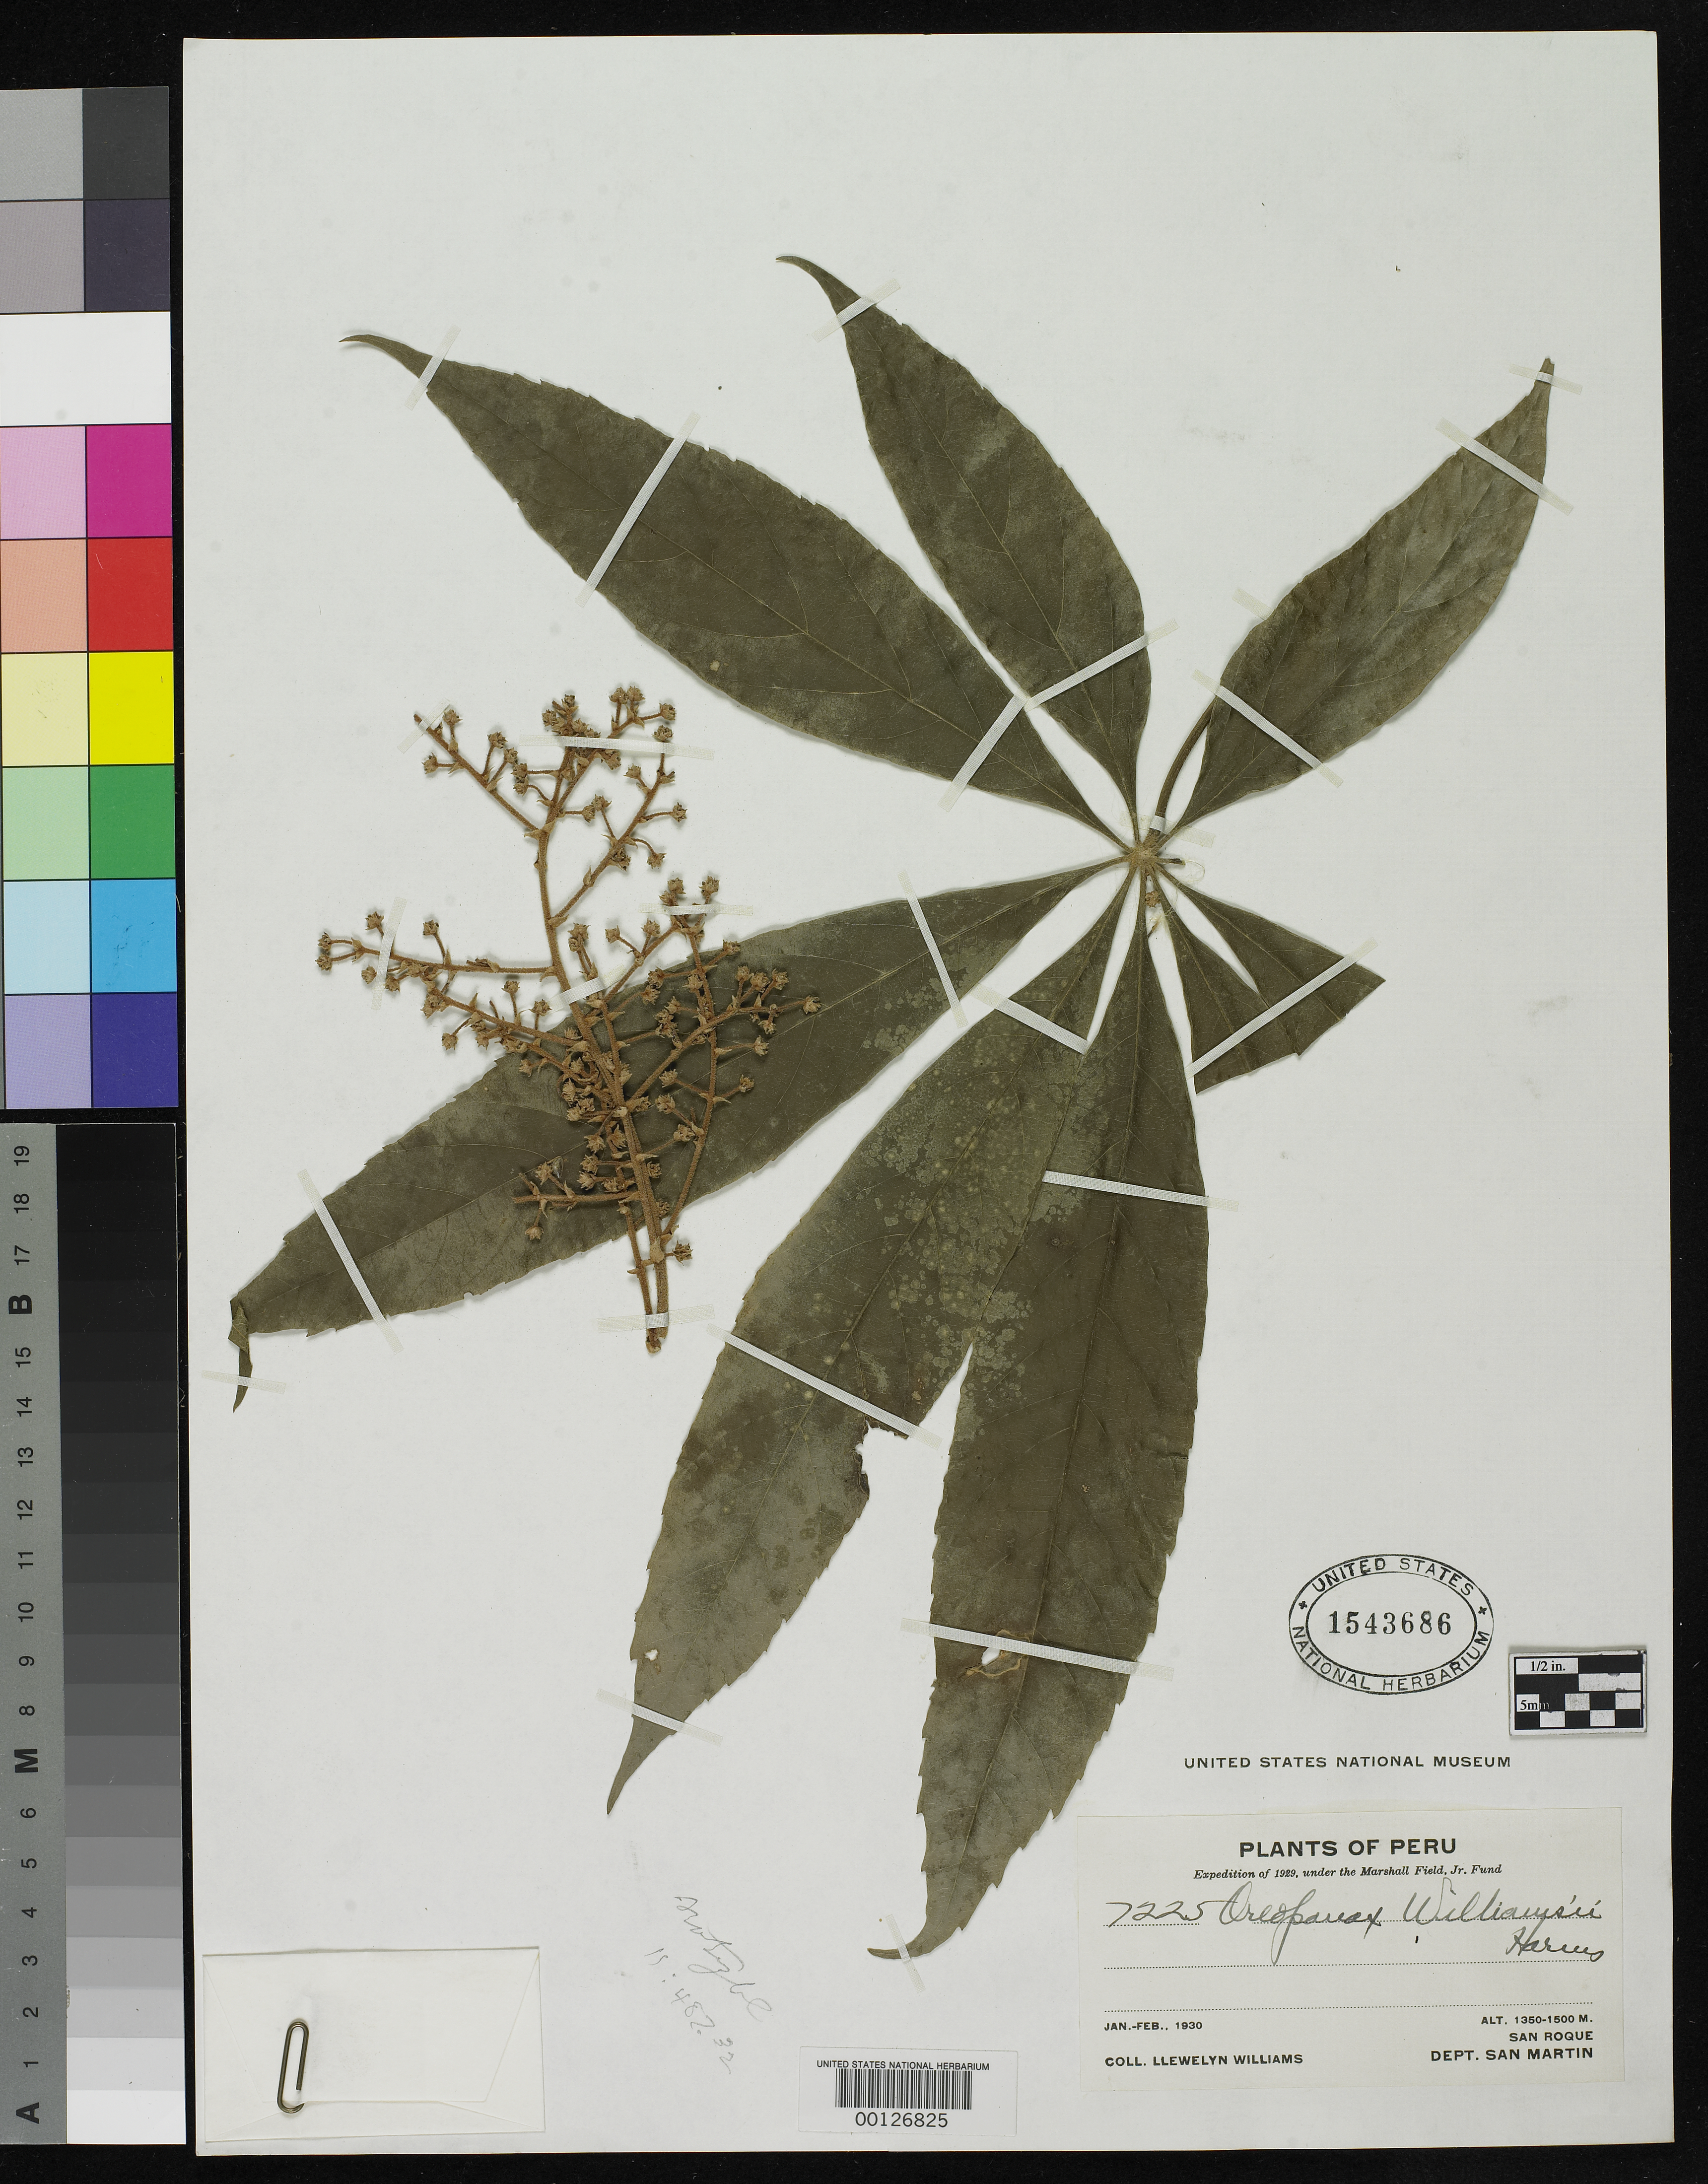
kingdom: Plantae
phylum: Tracheophyta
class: Magnoliopsida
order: Apiales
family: Araliaceae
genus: Oreopanax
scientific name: Oreopanax williamsii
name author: Harms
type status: Isosyntype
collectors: Ll. Williams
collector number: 7225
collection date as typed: Jan 1930 to -- Feb 1930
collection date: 1930-01/1930-02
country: Peru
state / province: San Martín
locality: San Roque.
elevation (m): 1350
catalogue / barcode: US 1543686